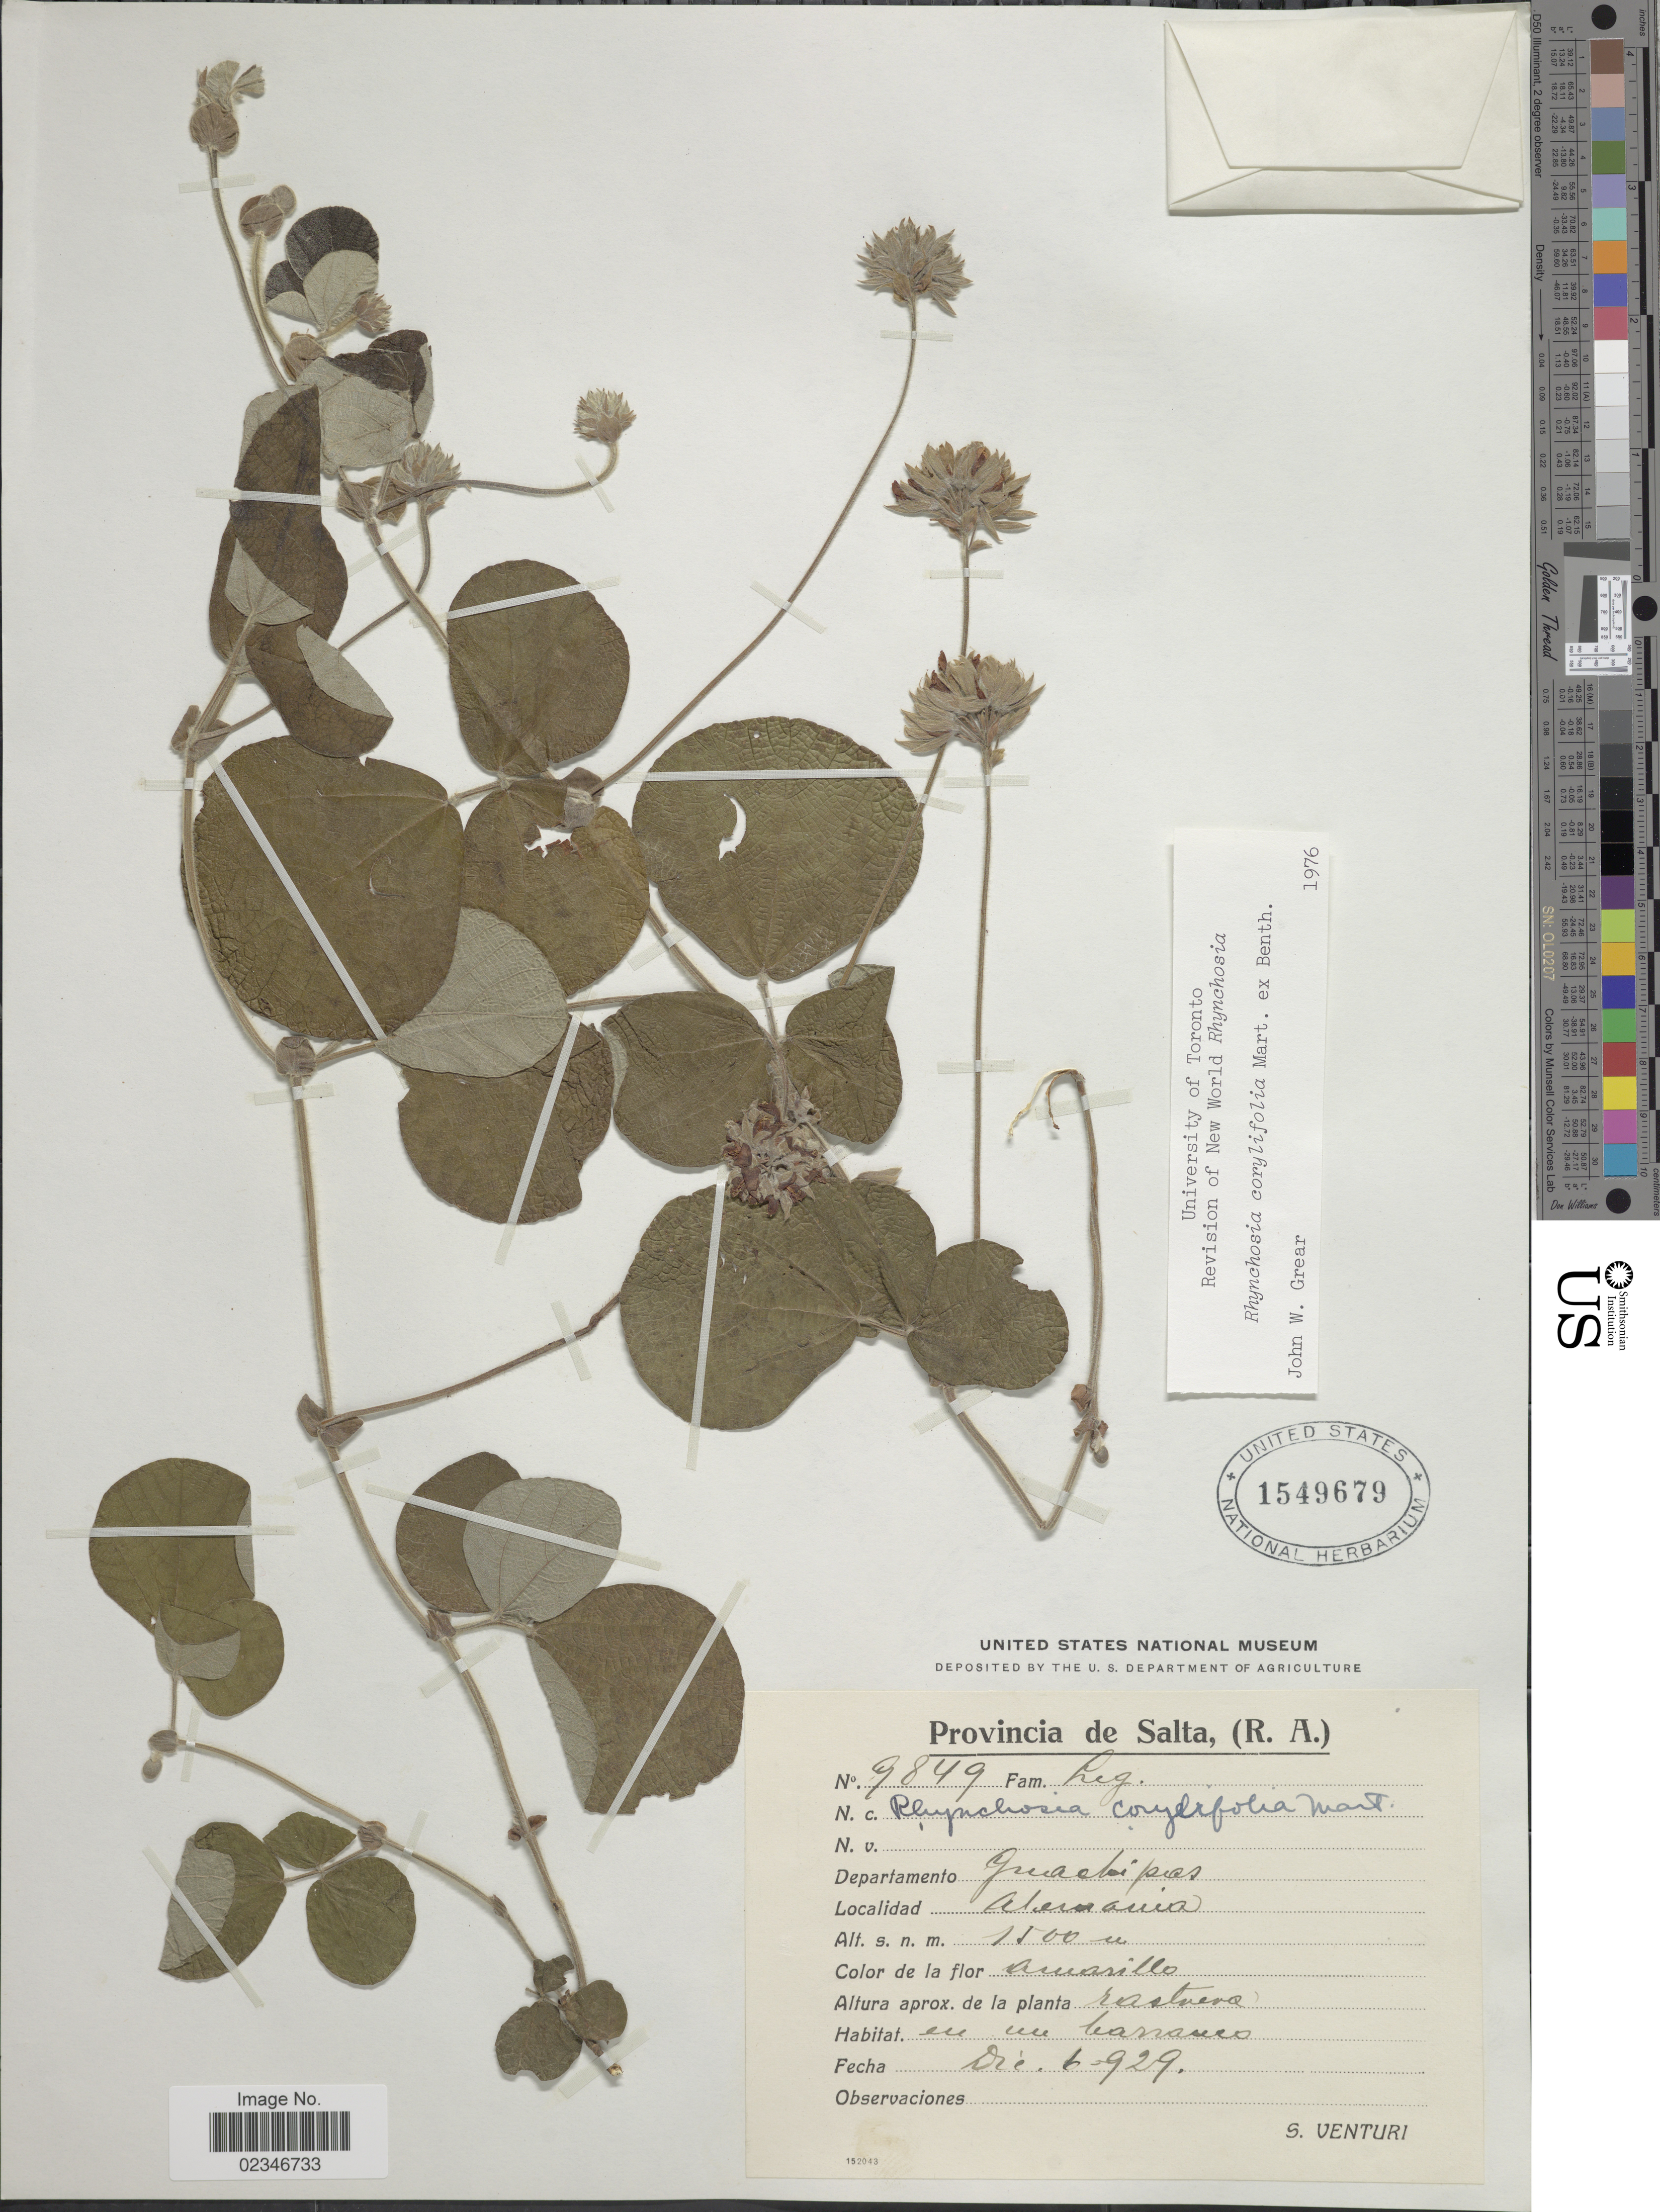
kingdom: Plantae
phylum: Tracheophyta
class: Magnoliopsida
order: Fabales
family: Fabaceae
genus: Rhynchosia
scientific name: Rhynchosia corylifolia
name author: Mart. ex Benth.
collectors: S. Venturi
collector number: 9849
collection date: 1929-12-06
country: Argentina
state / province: Salta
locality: Departamento Guachipas, Alemania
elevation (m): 1500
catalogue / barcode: US 1549679